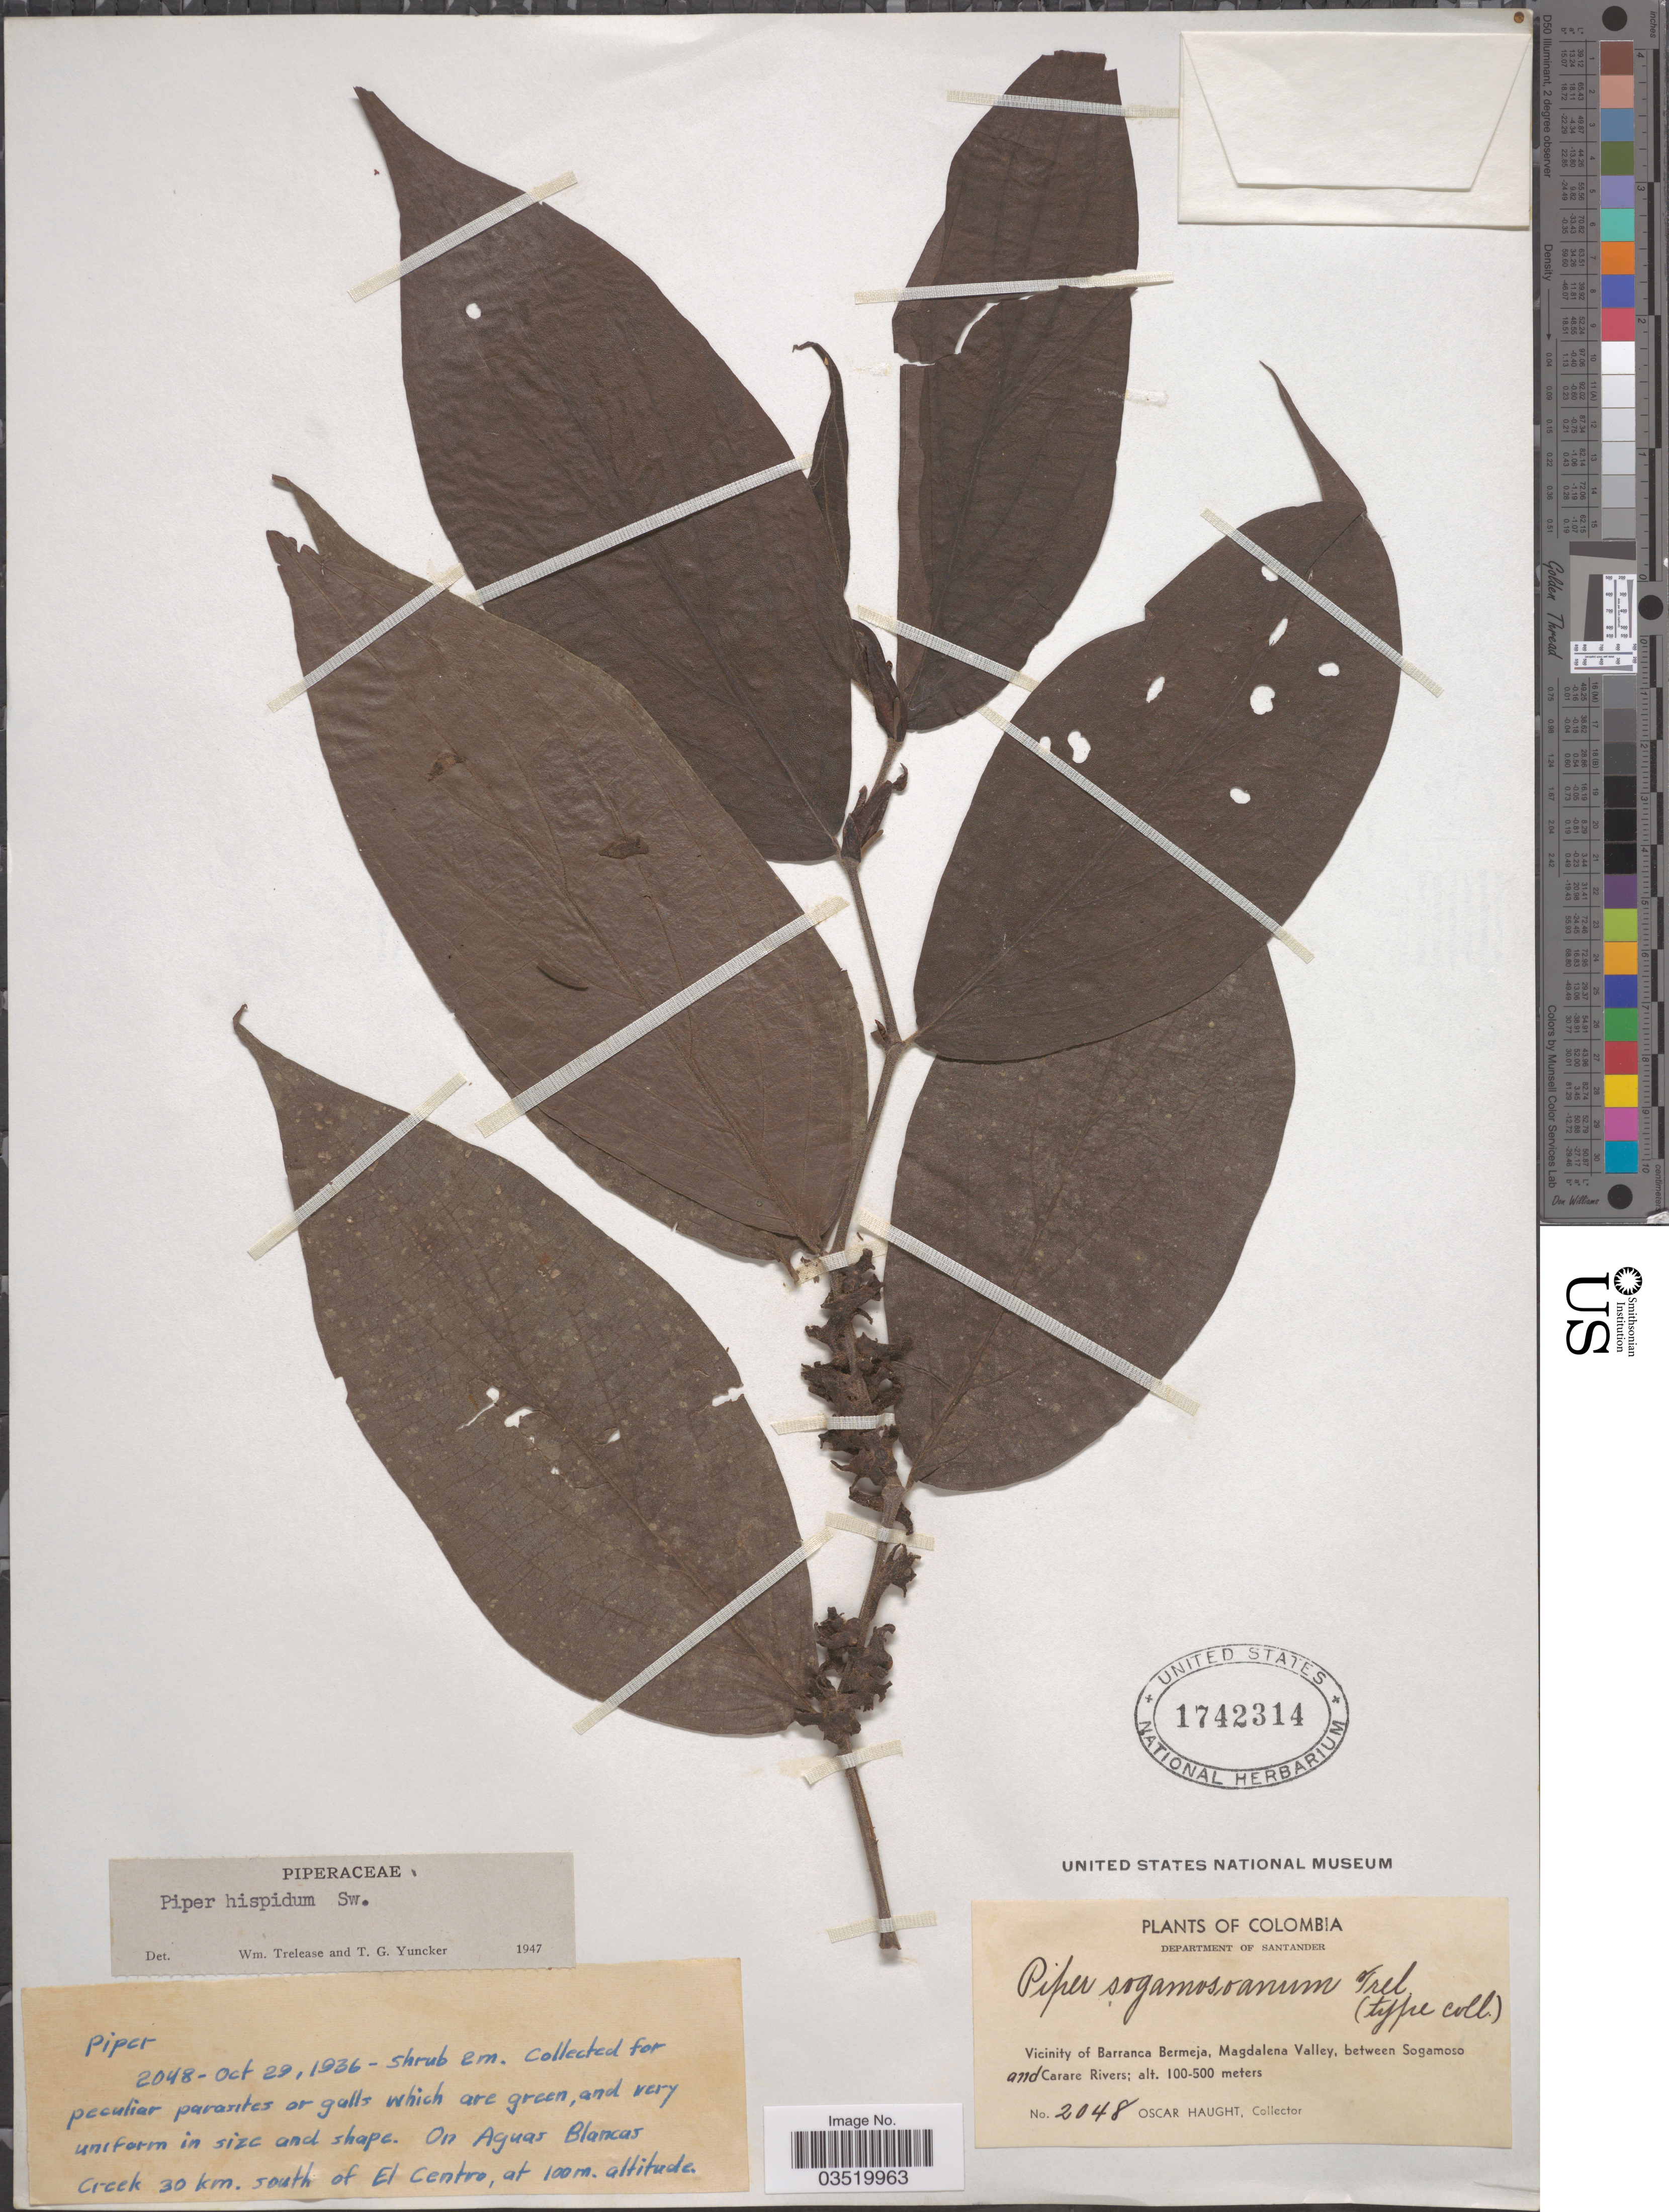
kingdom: Plantae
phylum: Tracheophyta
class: Magnoliopsida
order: Piperales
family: Piperaceae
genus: Piper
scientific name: Piper hispidum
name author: Sw.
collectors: O. L. Haught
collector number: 2048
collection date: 1936-10-29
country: Colombia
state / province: Santander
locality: Department of Santander. Vicinity of Barranca Bermeja, Magdalena Valley, between Sogamoso and Carare Rivers. On Aguas Blancas Creek 30 km. south of El Centro.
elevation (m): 100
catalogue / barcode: US 1742314